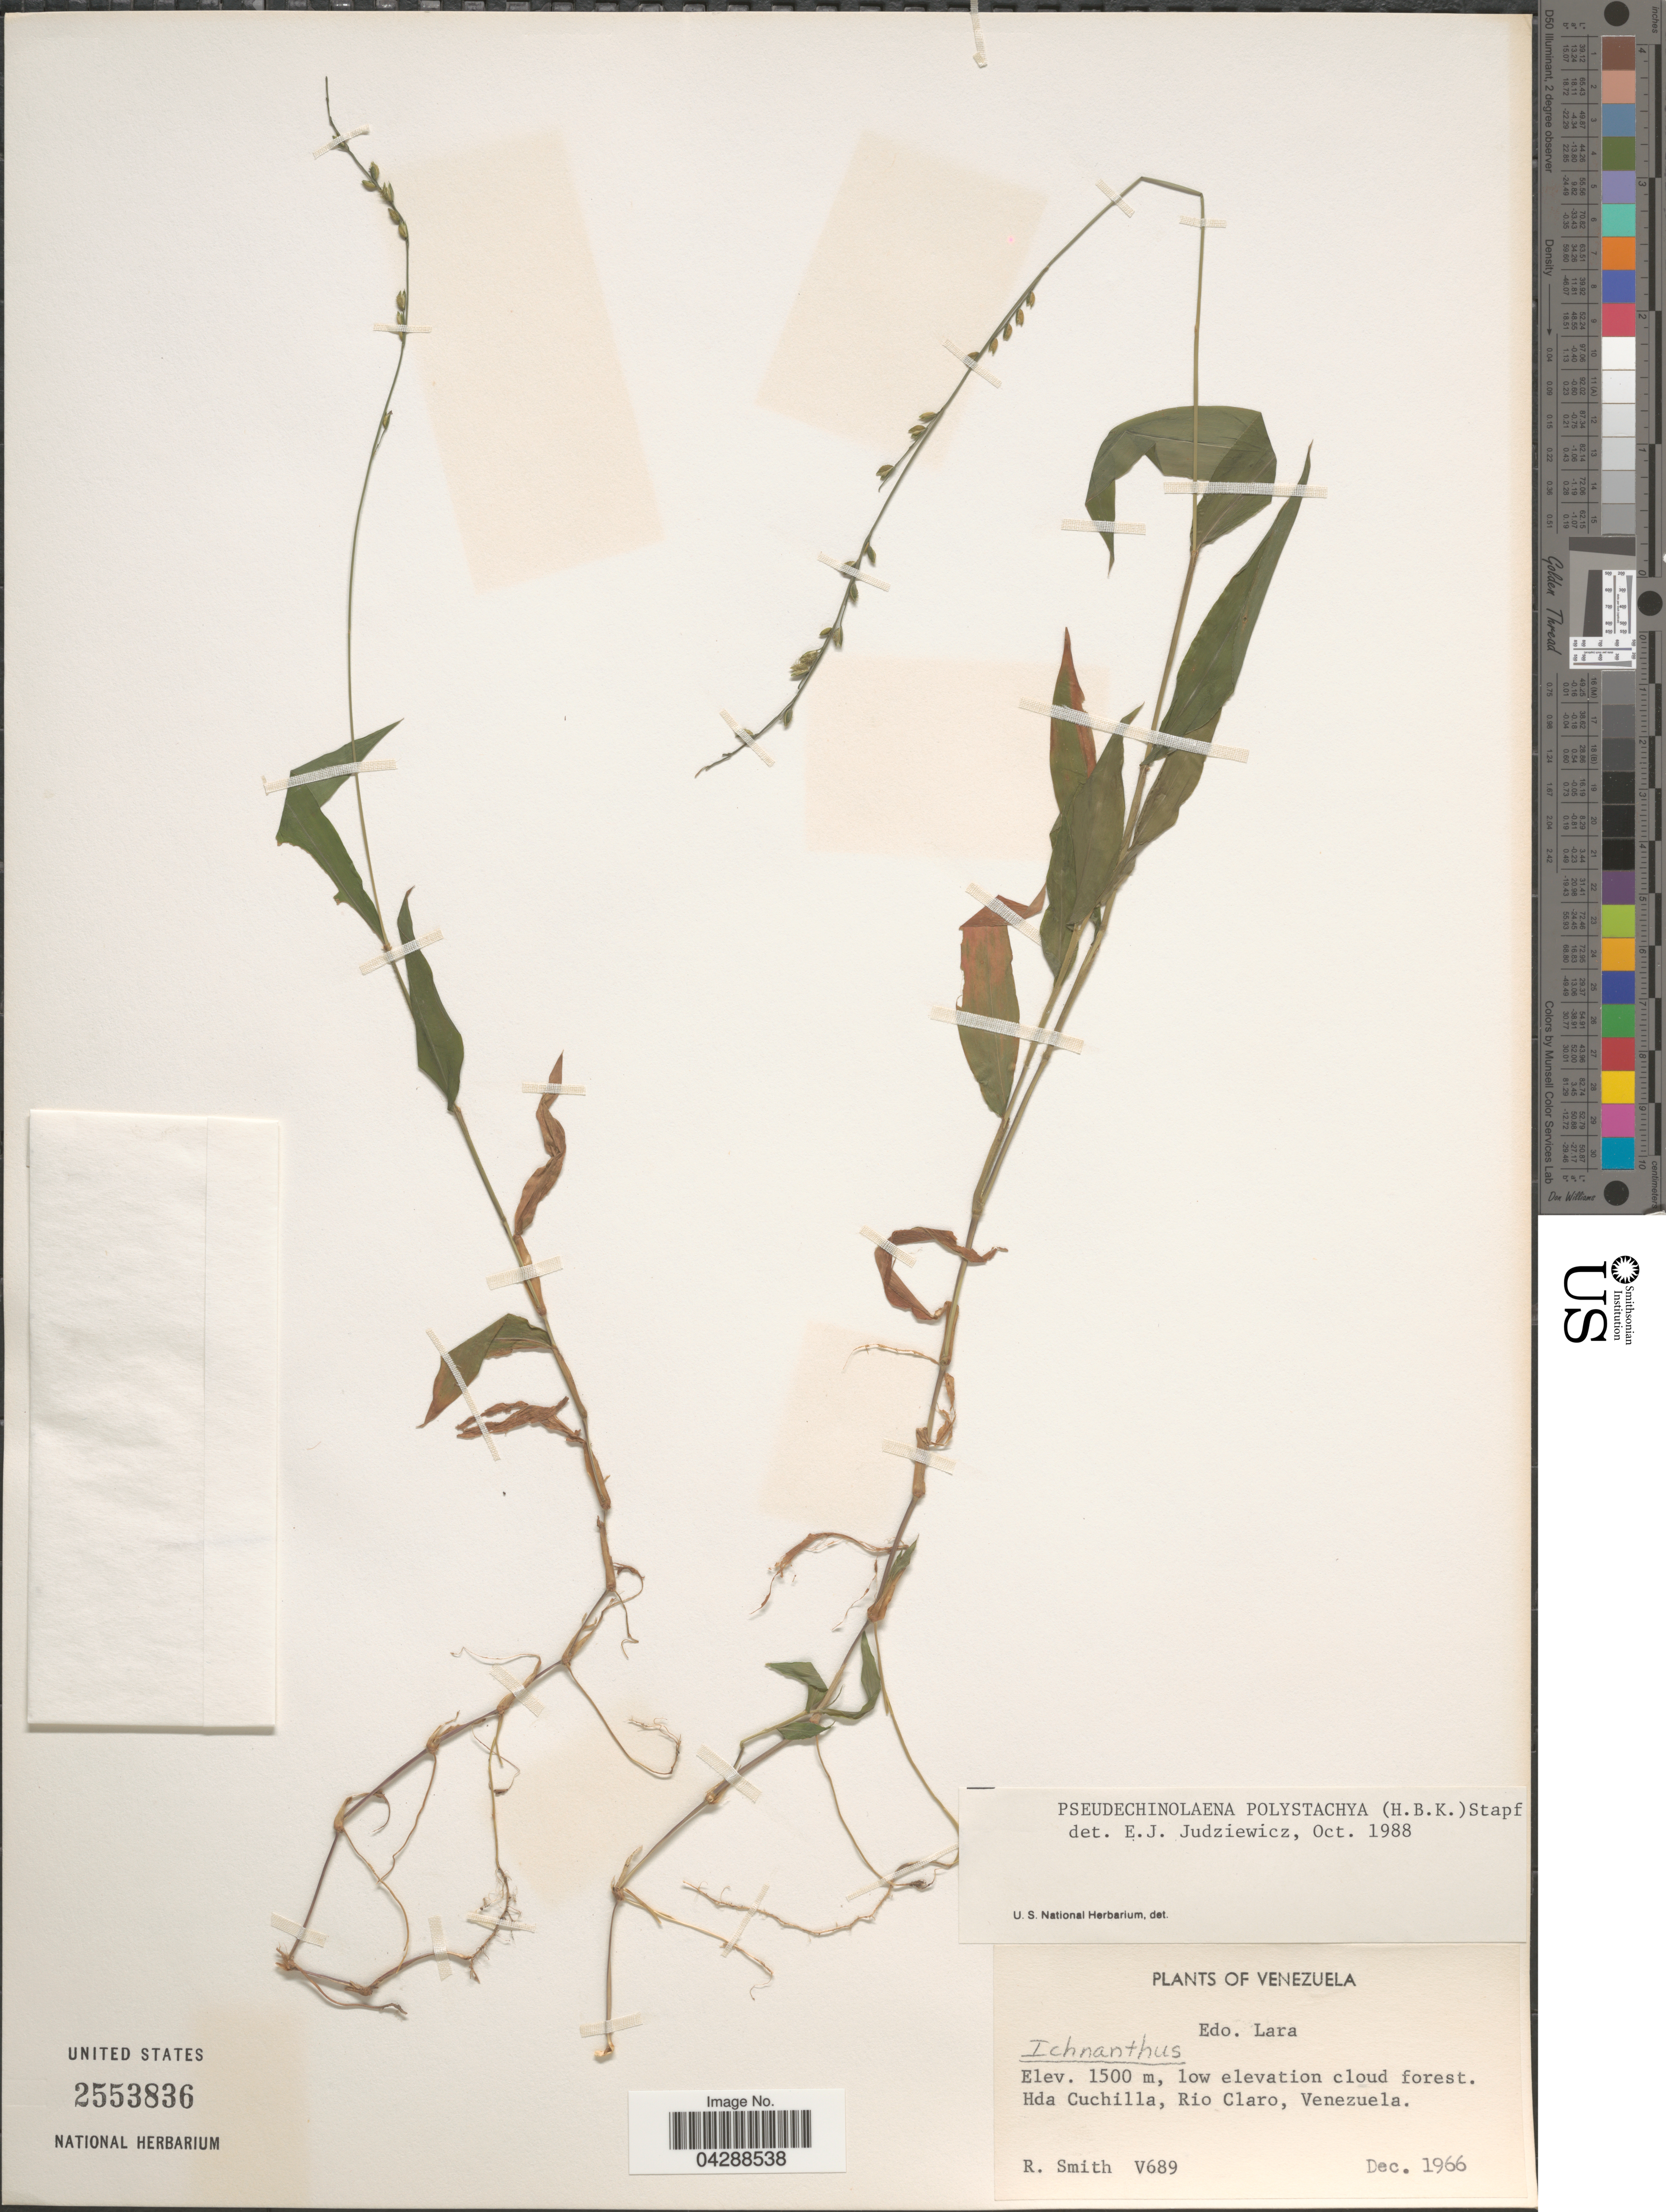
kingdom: Plantae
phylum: Tracheophyta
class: Liliopsida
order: Poales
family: Poaceae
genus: Pseudechinolaena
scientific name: Pseudechinolaena polystachya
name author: (Kunth) Stapf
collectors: R. Smith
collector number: V689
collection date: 1966-12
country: Venezuela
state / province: Lara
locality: Hda. Cuchilla, Rio Claro.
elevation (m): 1500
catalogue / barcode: US 2553836